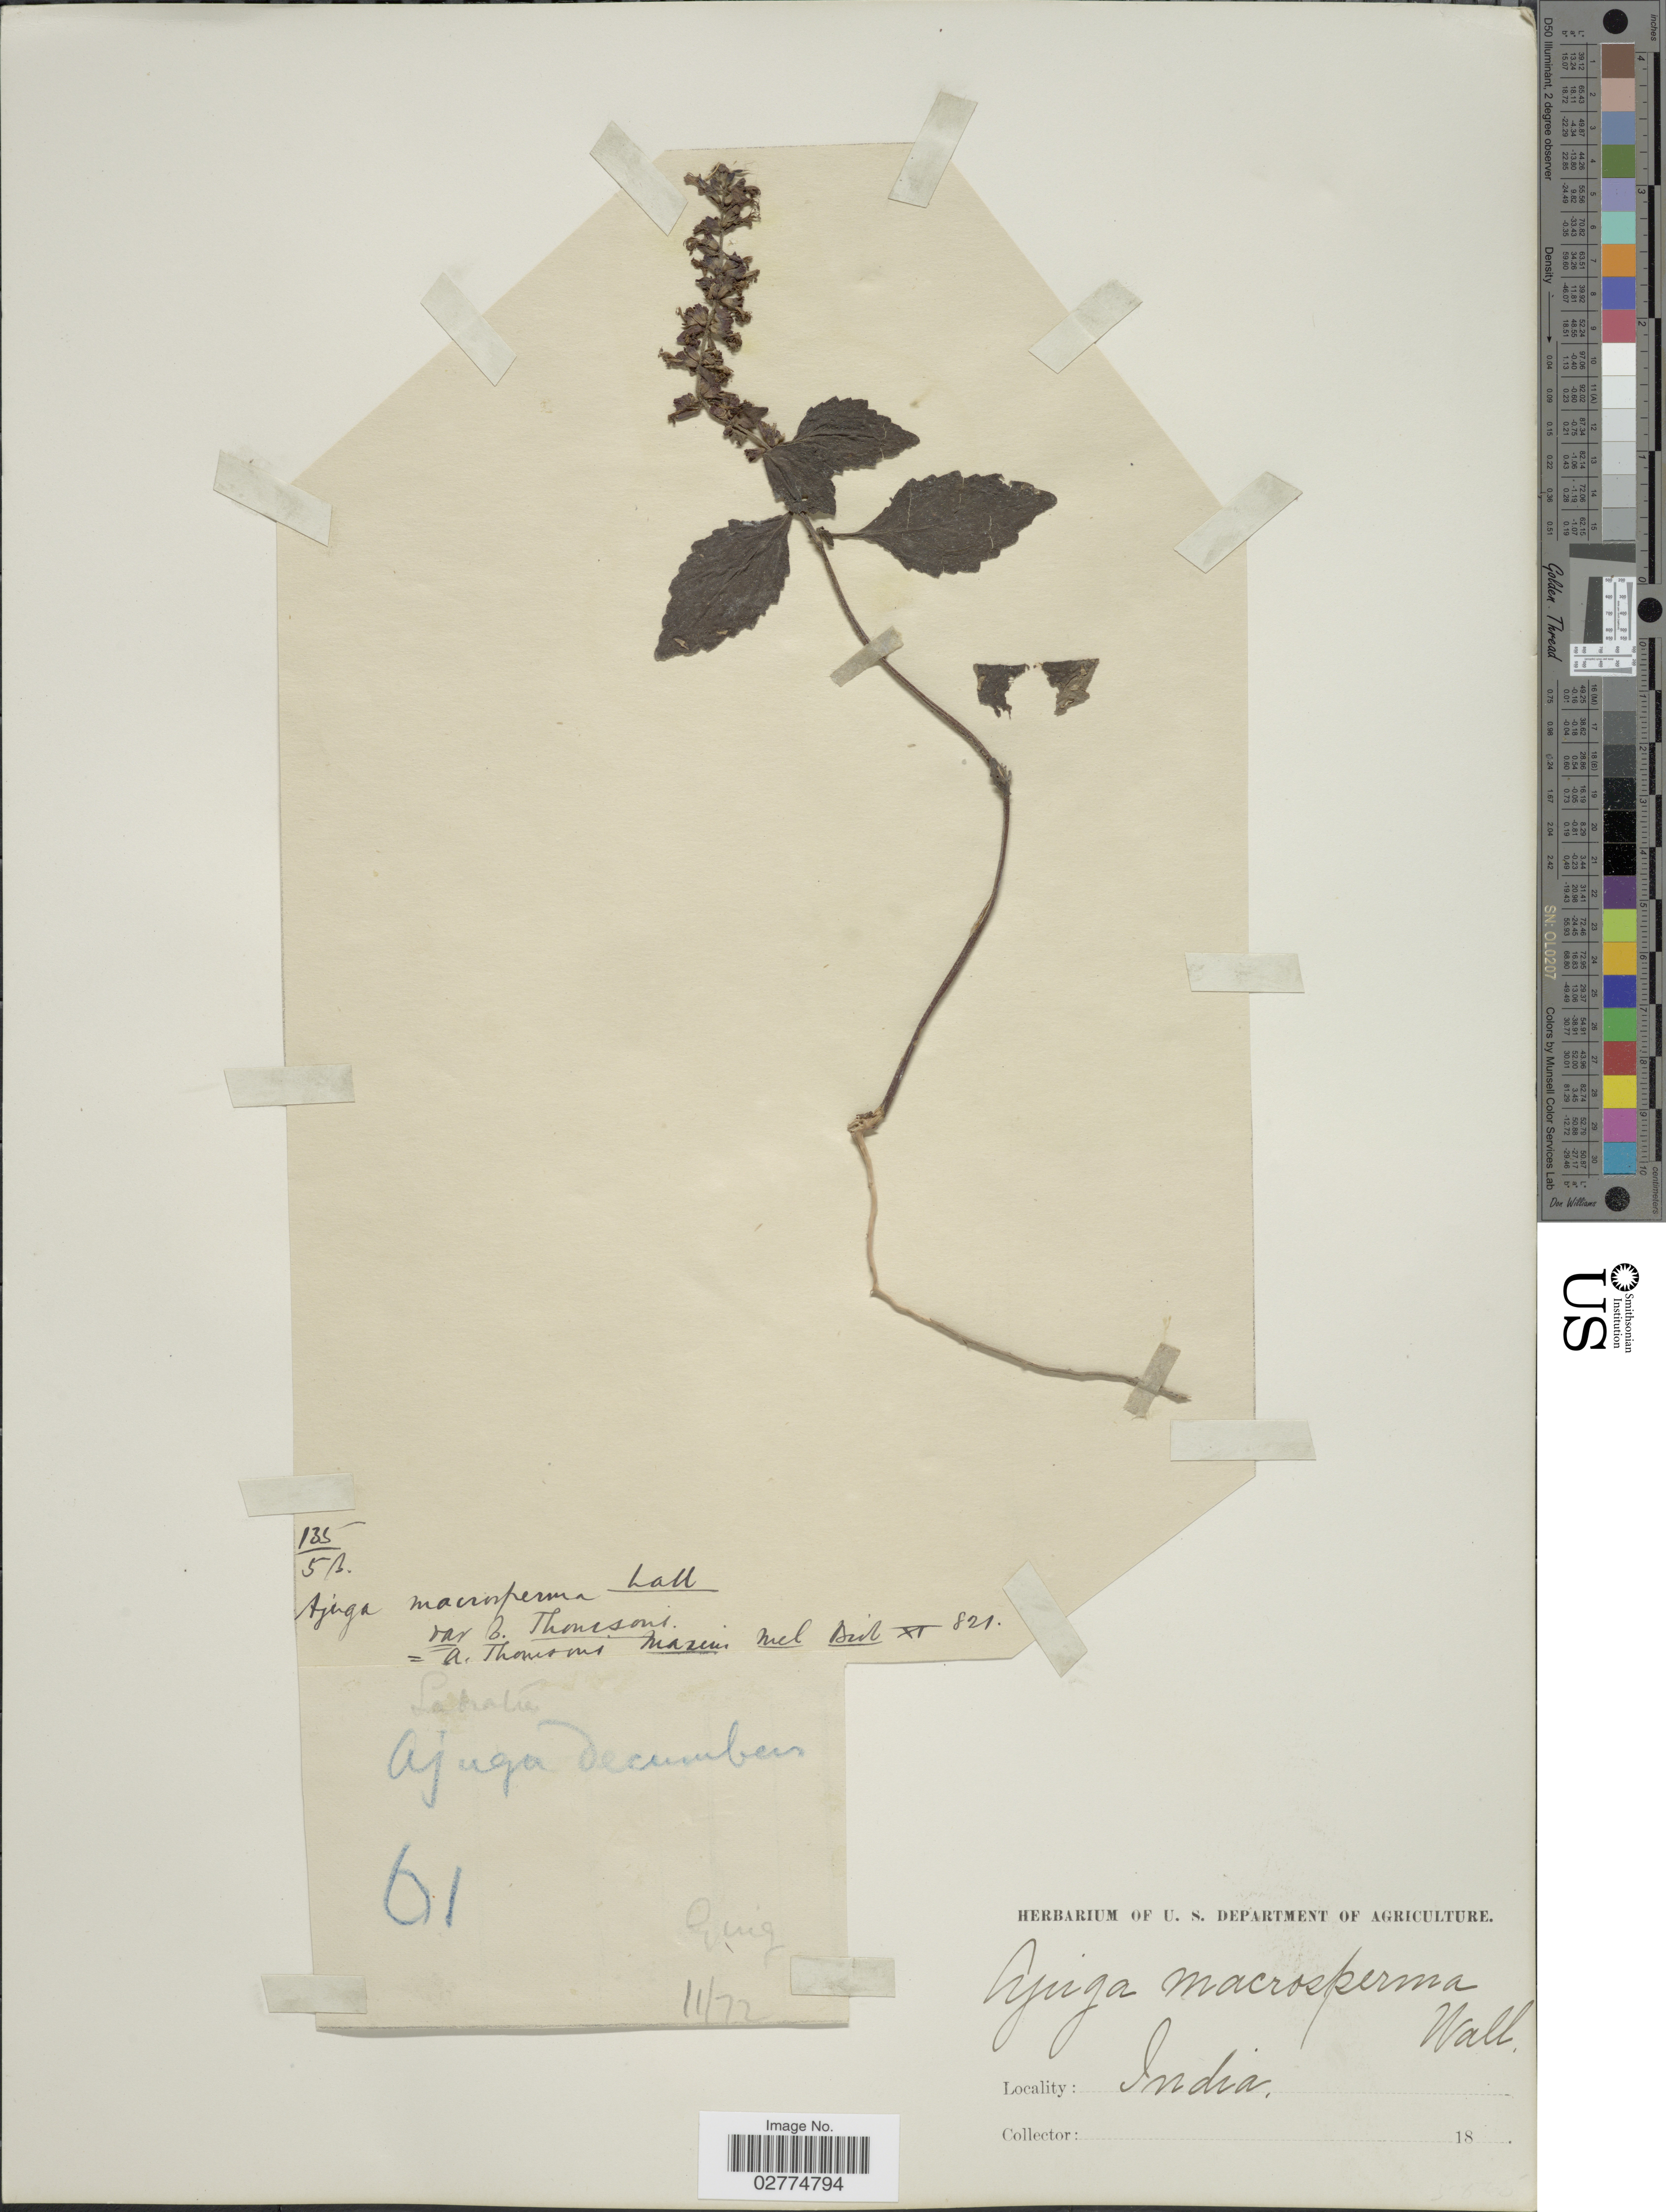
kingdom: Plantae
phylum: Tracheophyta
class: Magnoliopsida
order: Lamiales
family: Lamiaceae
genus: Ajuga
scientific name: Ajuga macrosperma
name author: Wall.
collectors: Facchini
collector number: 61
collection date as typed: Transcribed d/m/y: /11/72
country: India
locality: Guig.